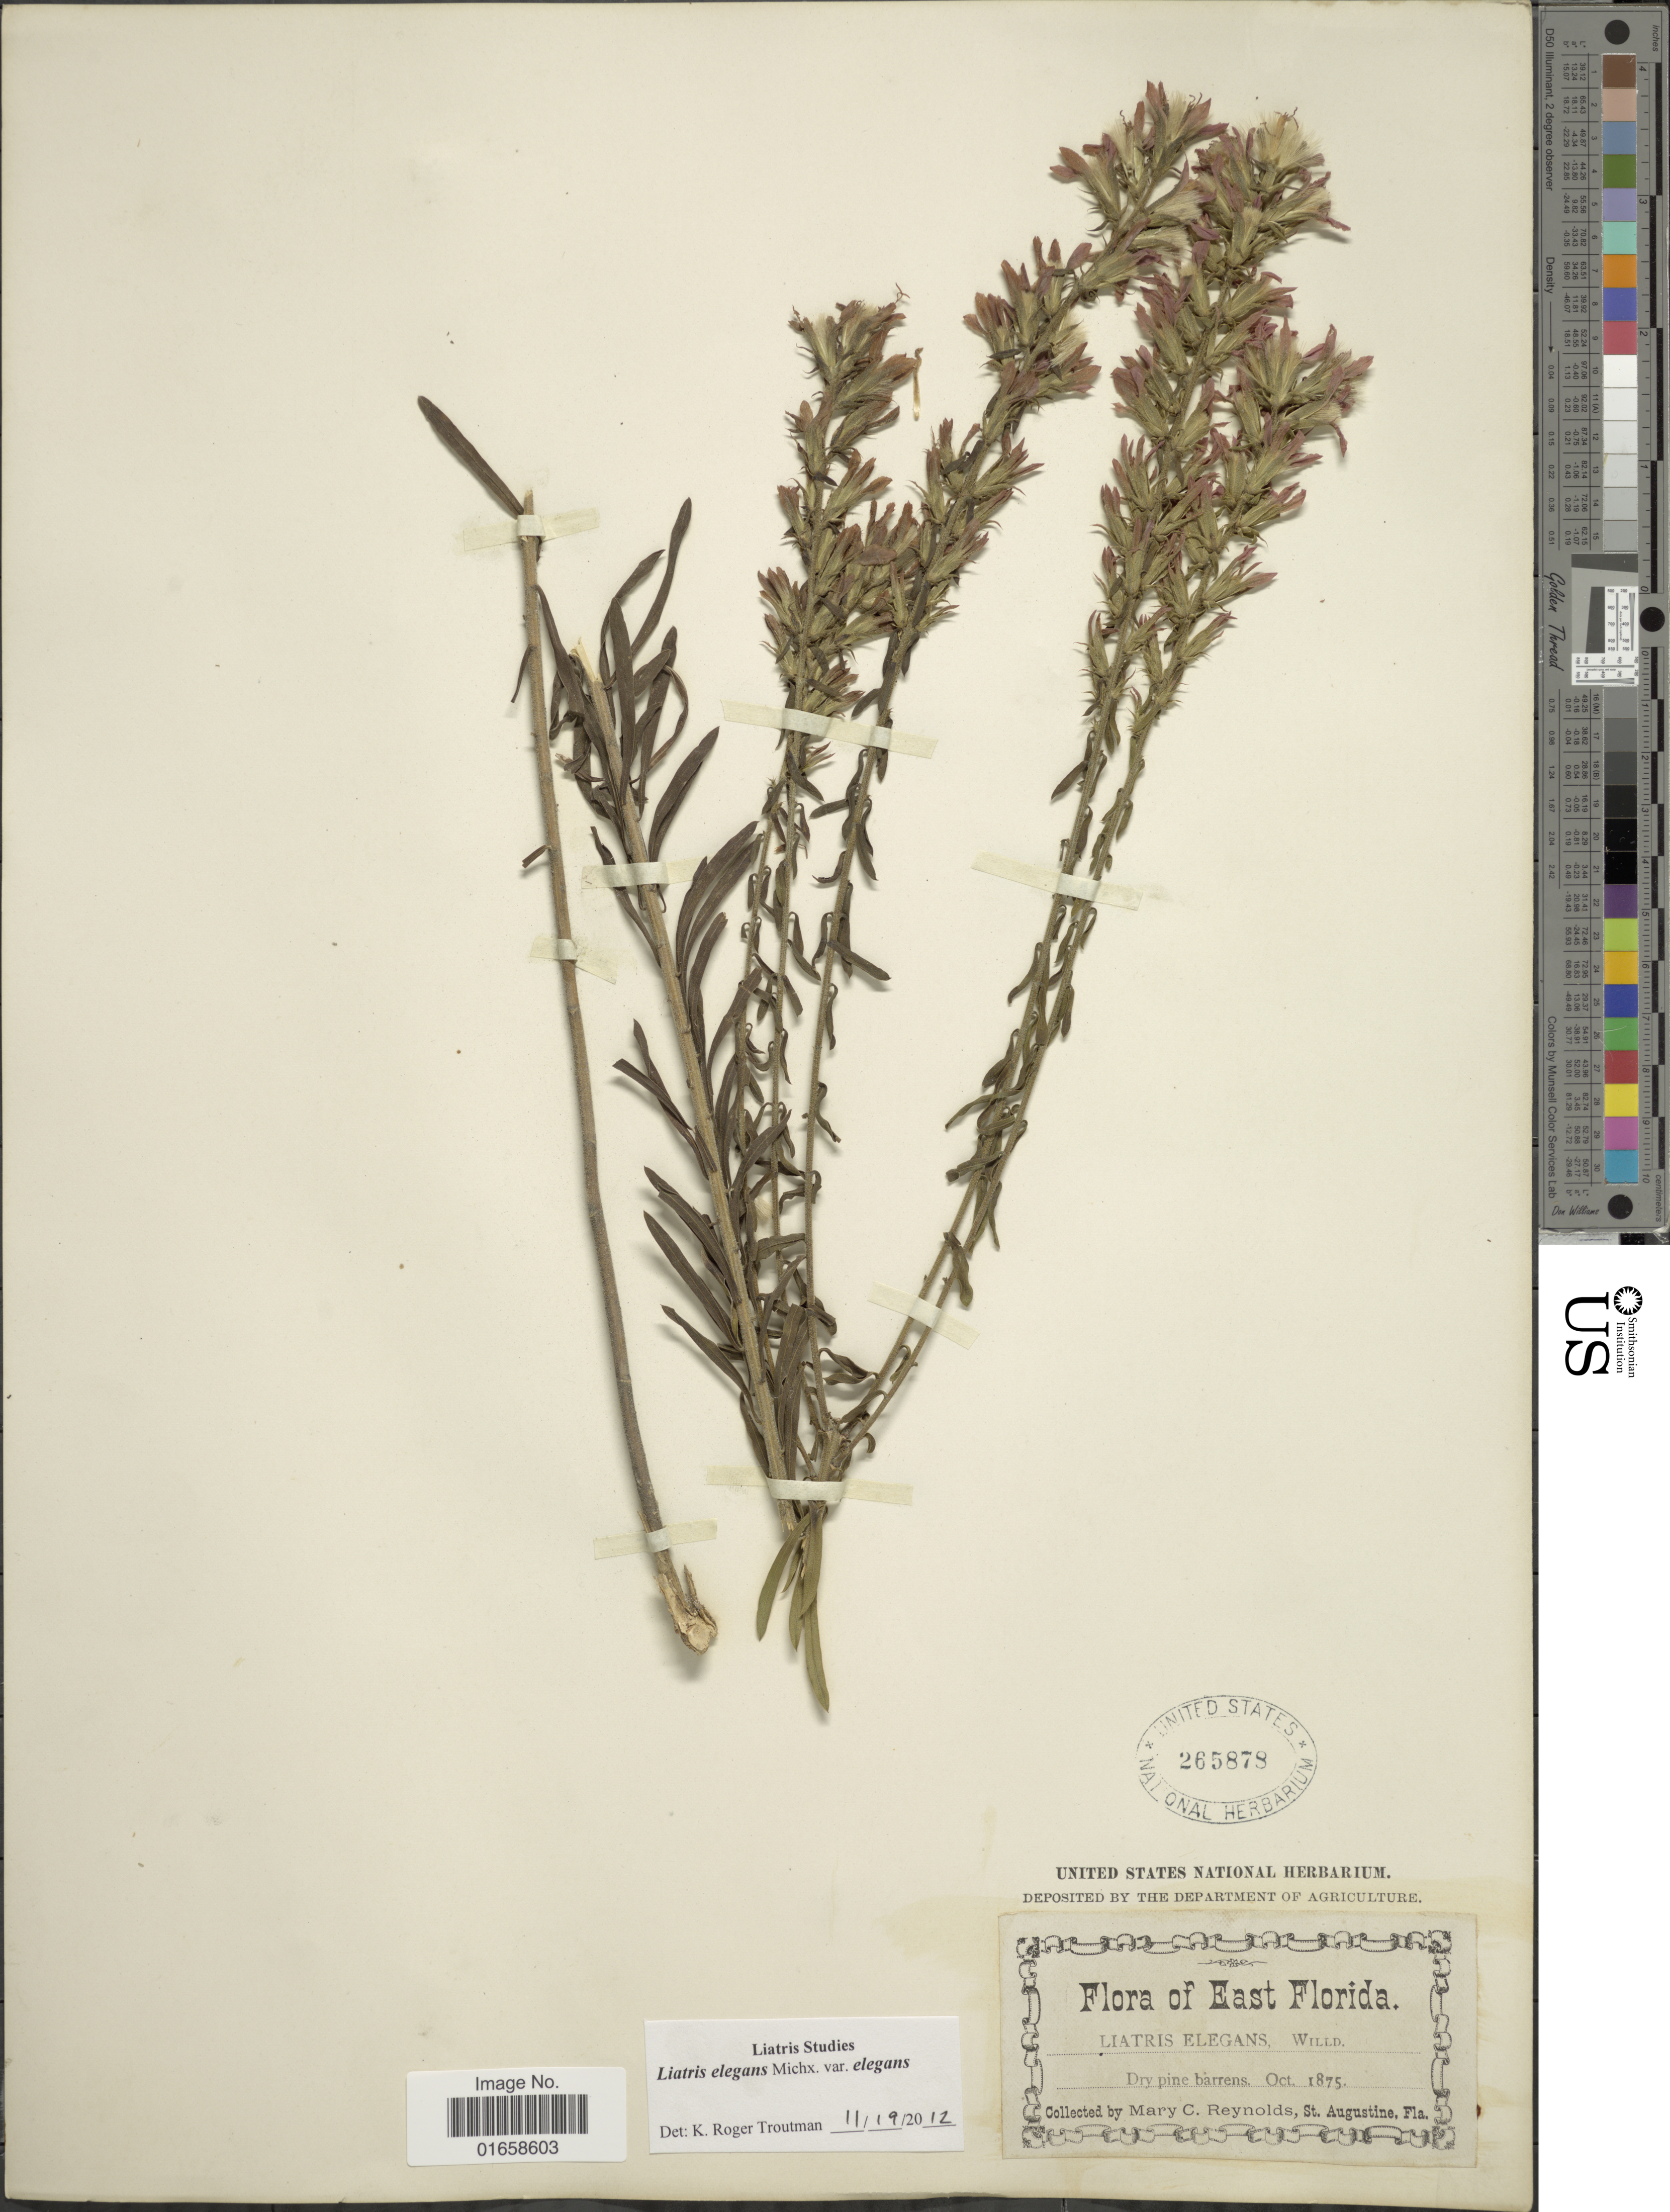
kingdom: Plantae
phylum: Tracheophyta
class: Magnoliopsida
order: Asterales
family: Asteraceae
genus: Liatris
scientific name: Liatris elegans var. elegans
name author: (Walter) Michx.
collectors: M. Reynolds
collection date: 1875-10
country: United States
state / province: Florida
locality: East Florida, St. Augustine. Fla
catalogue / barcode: US 265878